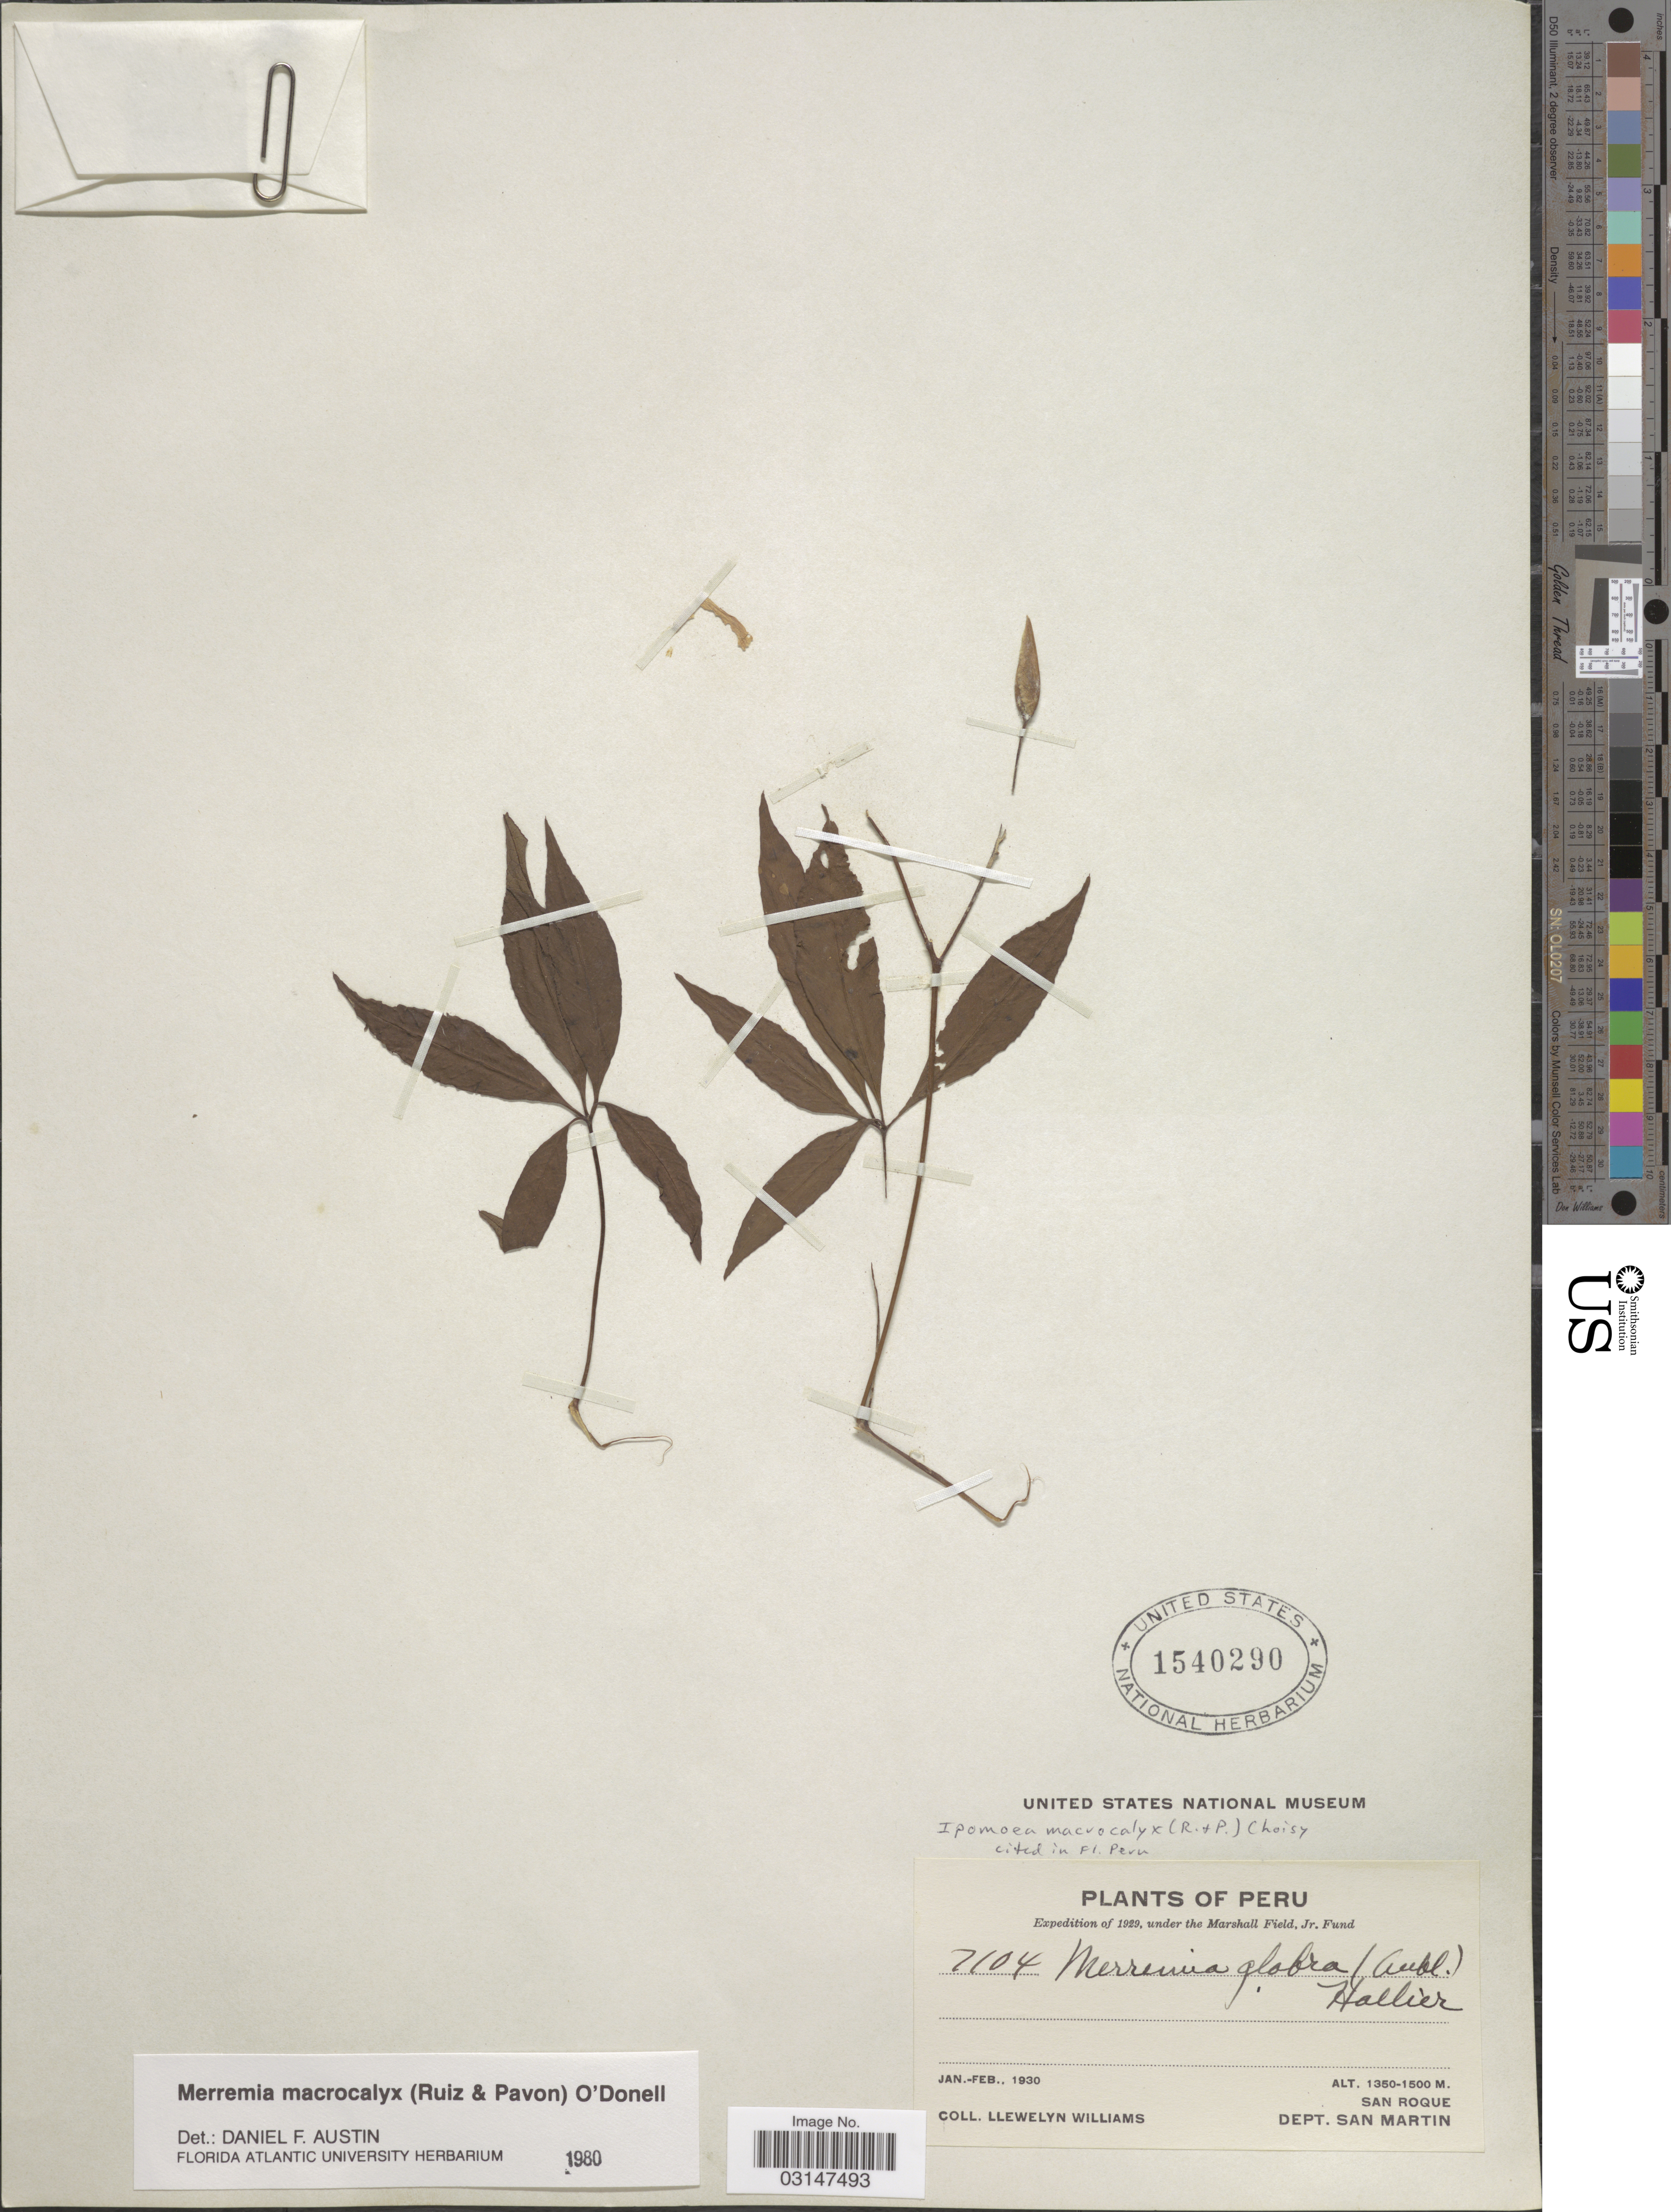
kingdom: Plantae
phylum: Tracheophyta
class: Magnoliopsida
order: Solanales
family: Convolvulaceae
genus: Distimake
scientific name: Distimake macrocalyx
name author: (Ruiz & Pav.) A. R. Simões & Staples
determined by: Strong, Mark T., (BOT), Smithsonian Institution - National Museum of Natural History (UNITED STATES)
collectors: Ll. Williams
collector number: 7104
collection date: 1930-01/1930-02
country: Peru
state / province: San Martín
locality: San Roque, Dept. San Martin.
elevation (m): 1350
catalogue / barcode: US 1540290